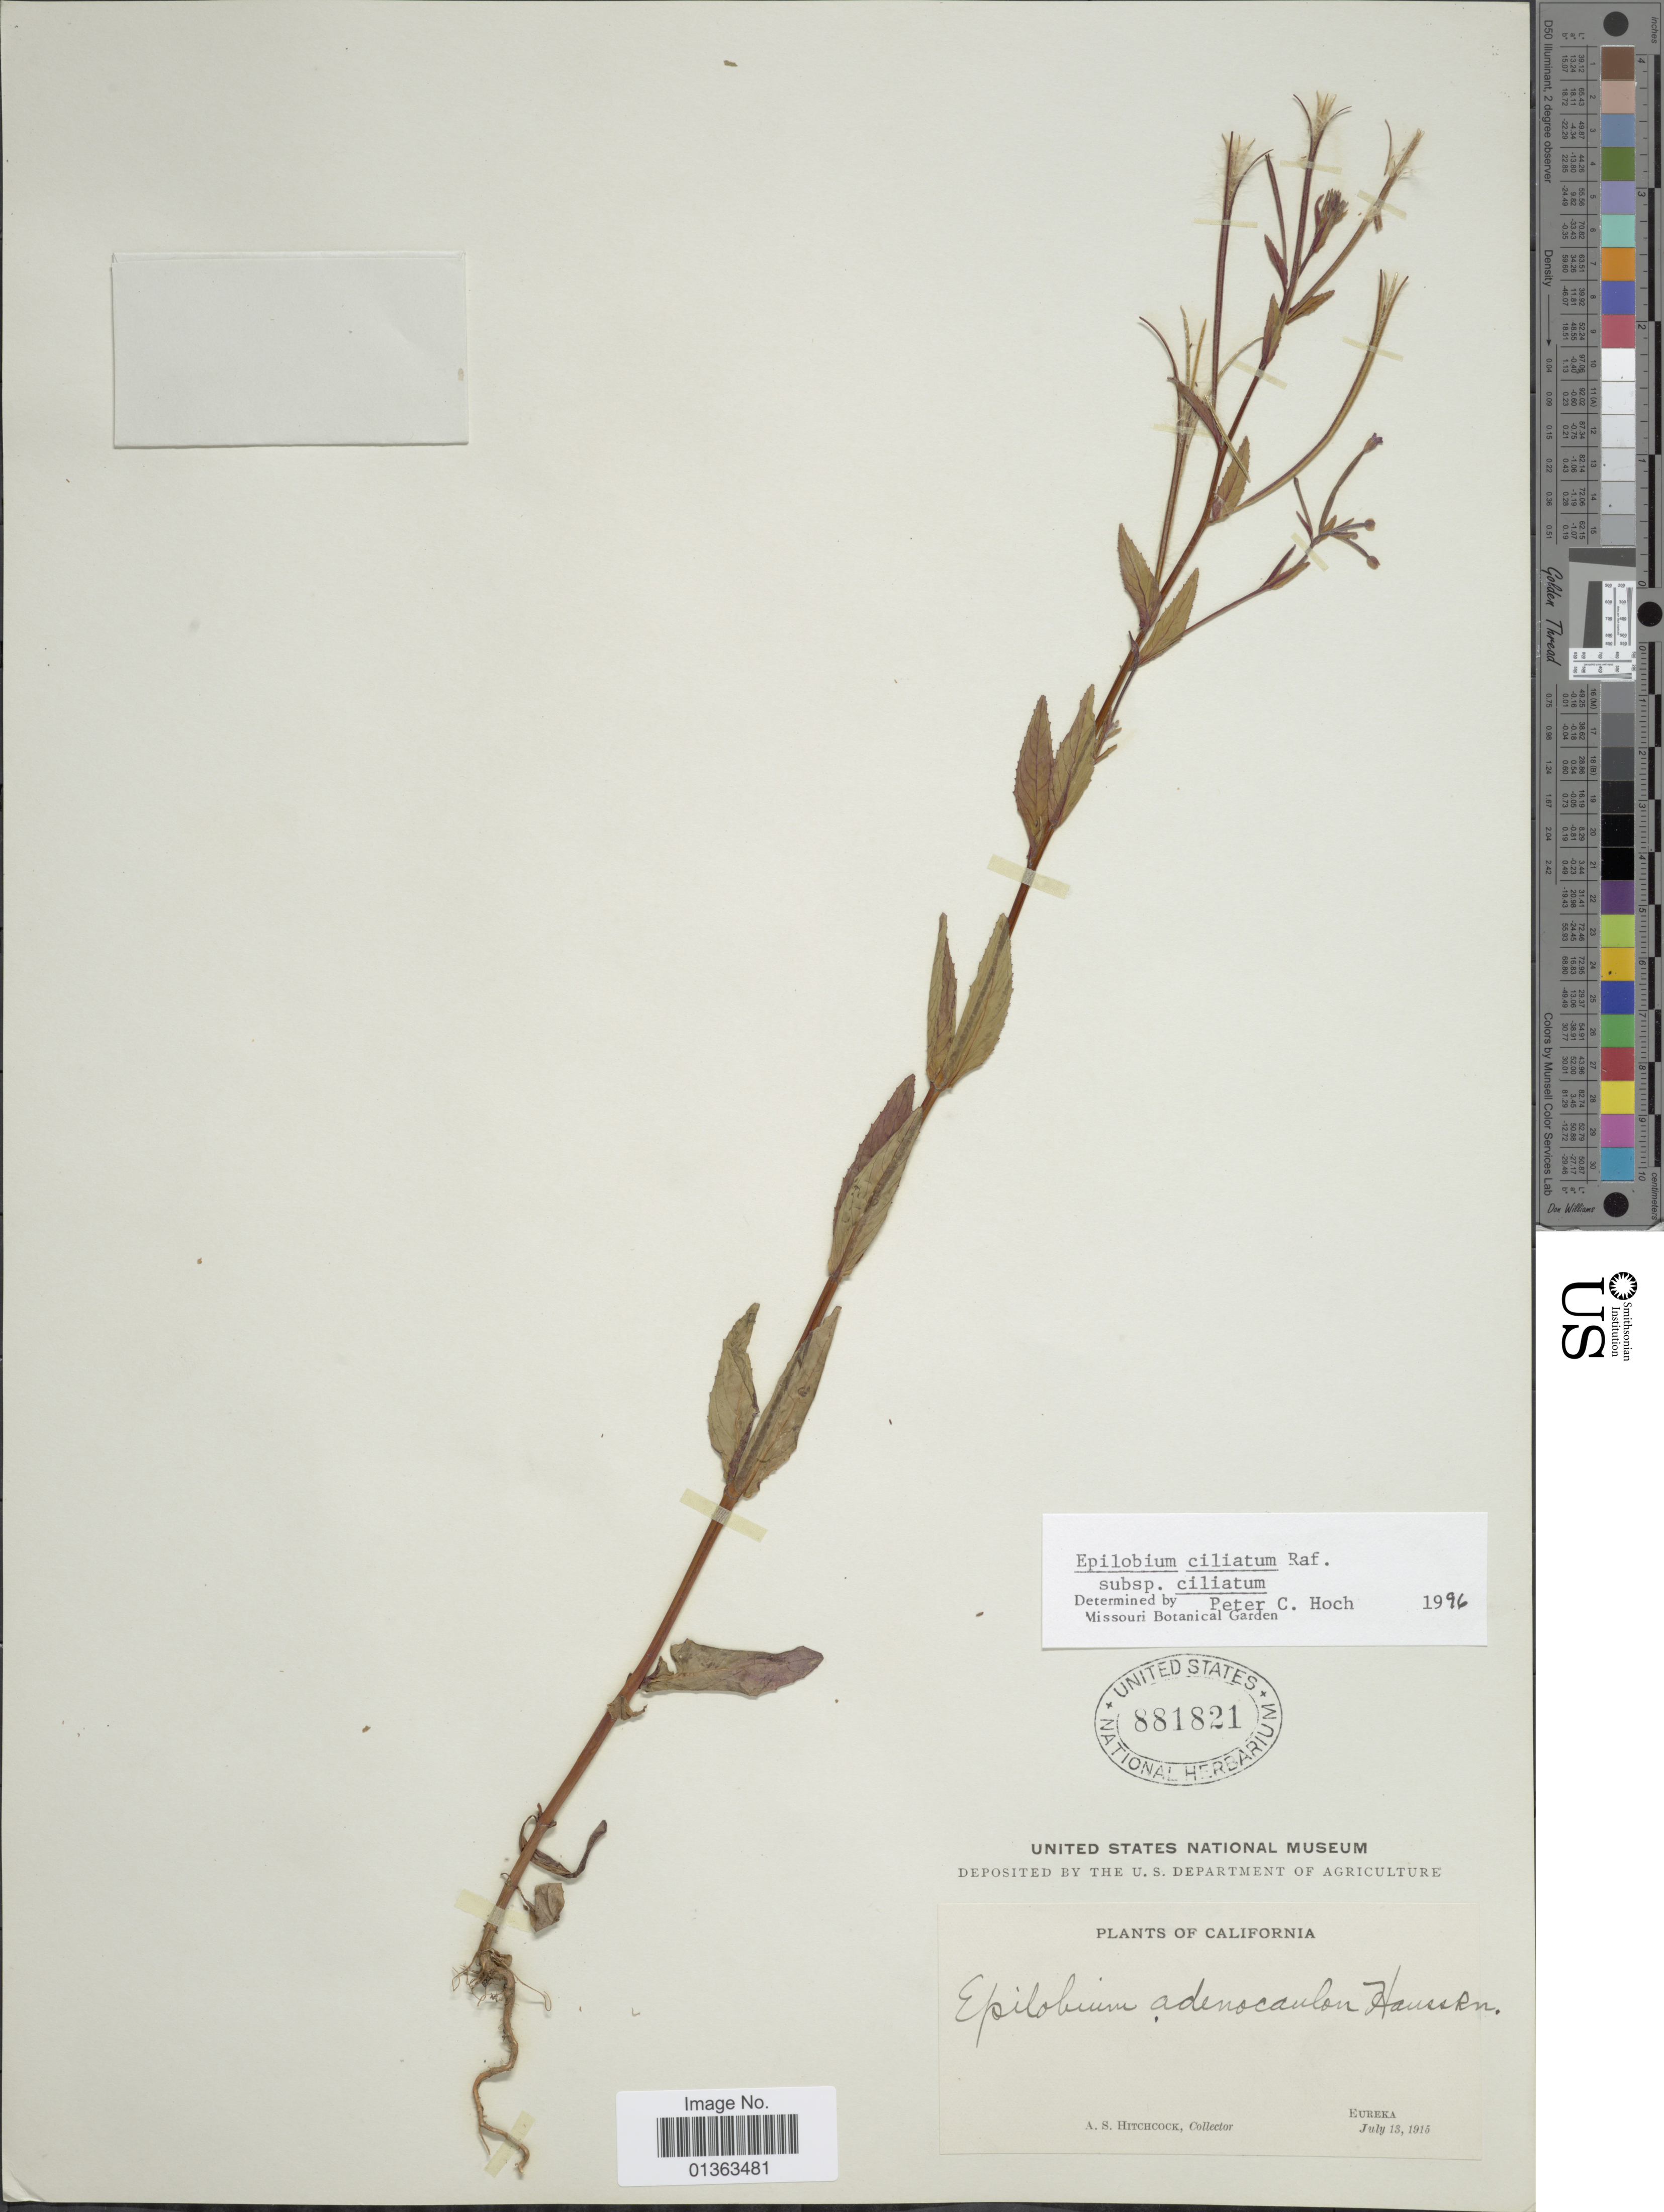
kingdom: Plantae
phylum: Tracheophyta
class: Magnoliopsida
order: Myrtales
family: Onagraceae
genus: Epilobium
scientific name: Epilobium ciliatum subsp. ciliatum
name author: Raf.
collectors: A. S. Hitchcock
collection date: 1915-07-13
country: United States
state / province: California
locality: Eureka.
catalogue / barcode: US 881821